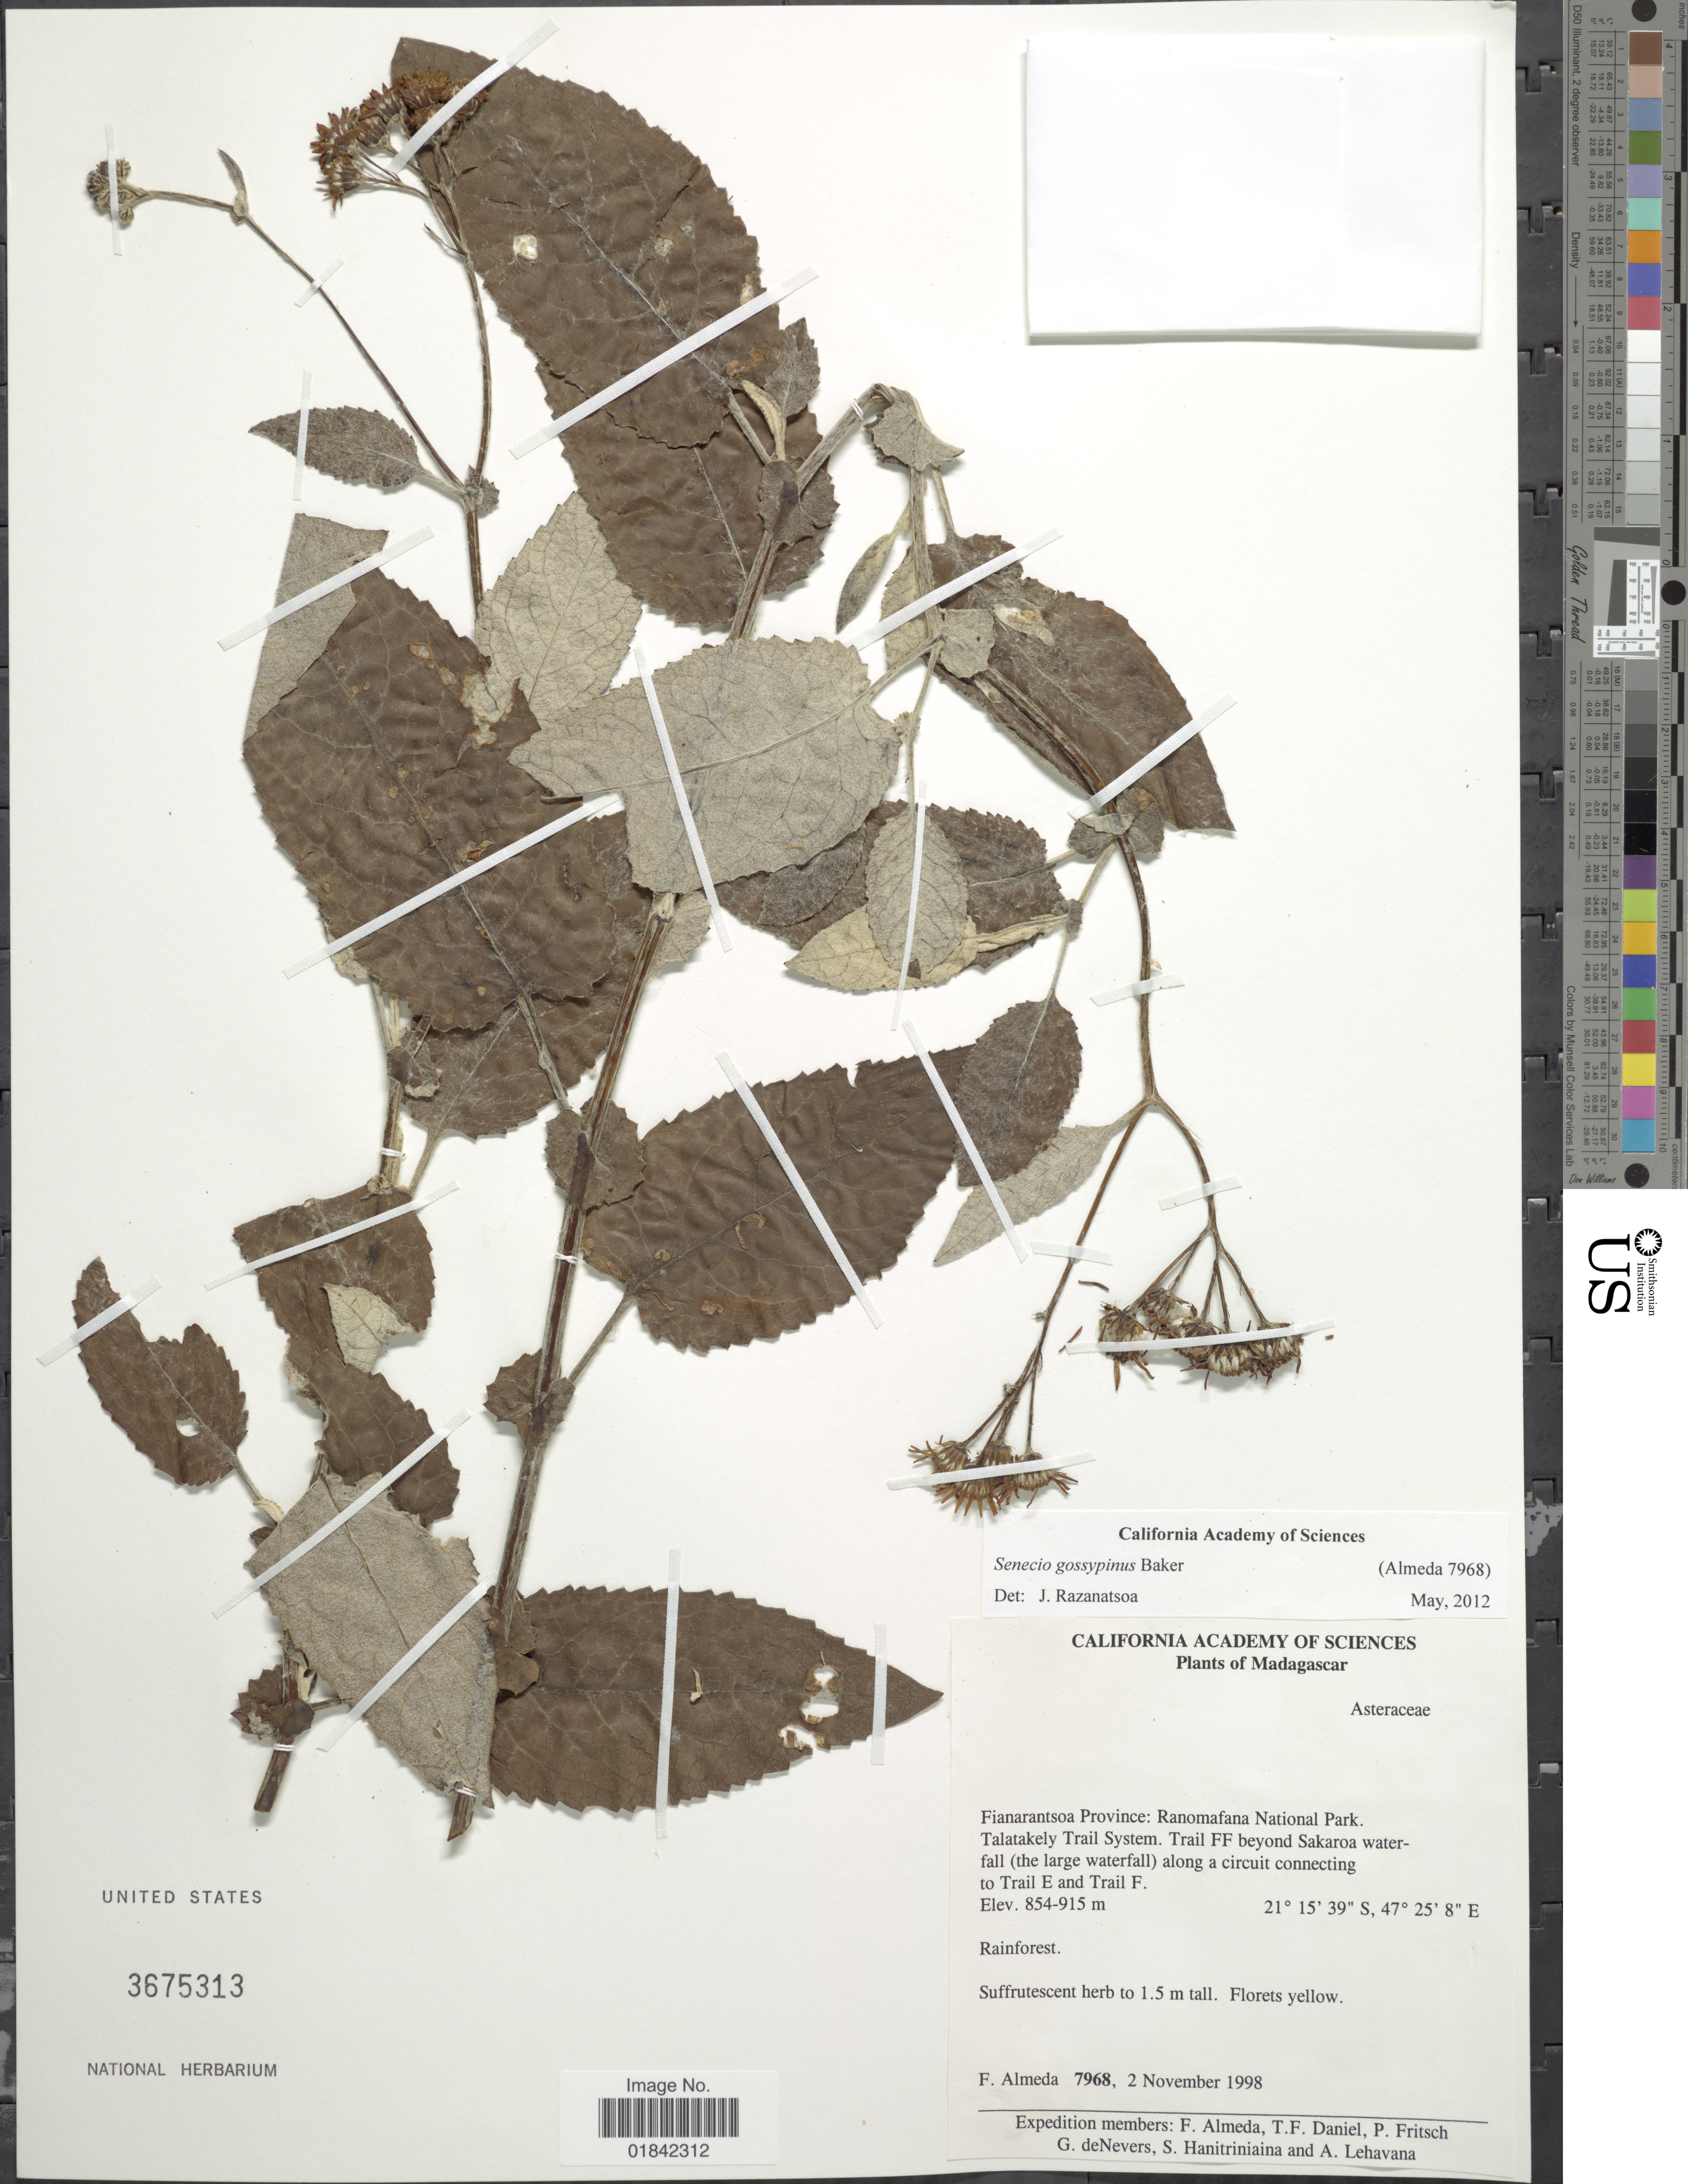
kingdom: Plantae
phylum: Tracheophyta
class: Magnoliopsida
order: Asterales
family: Asteraceae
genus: Senecio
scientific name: Senecio gossypinus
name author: Baker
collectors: F. Almeda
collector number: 7968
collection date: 1998-11-02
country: Madagascar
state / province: Vatovavy Fitovinany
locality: Ranomafana National Park, Talatakelt Trail System, Trail FF beyond Sakaroa waterfall (the large waterfall) along a circuit connecting to Trail E and Trail F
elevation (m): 854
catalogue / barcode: US 3675313